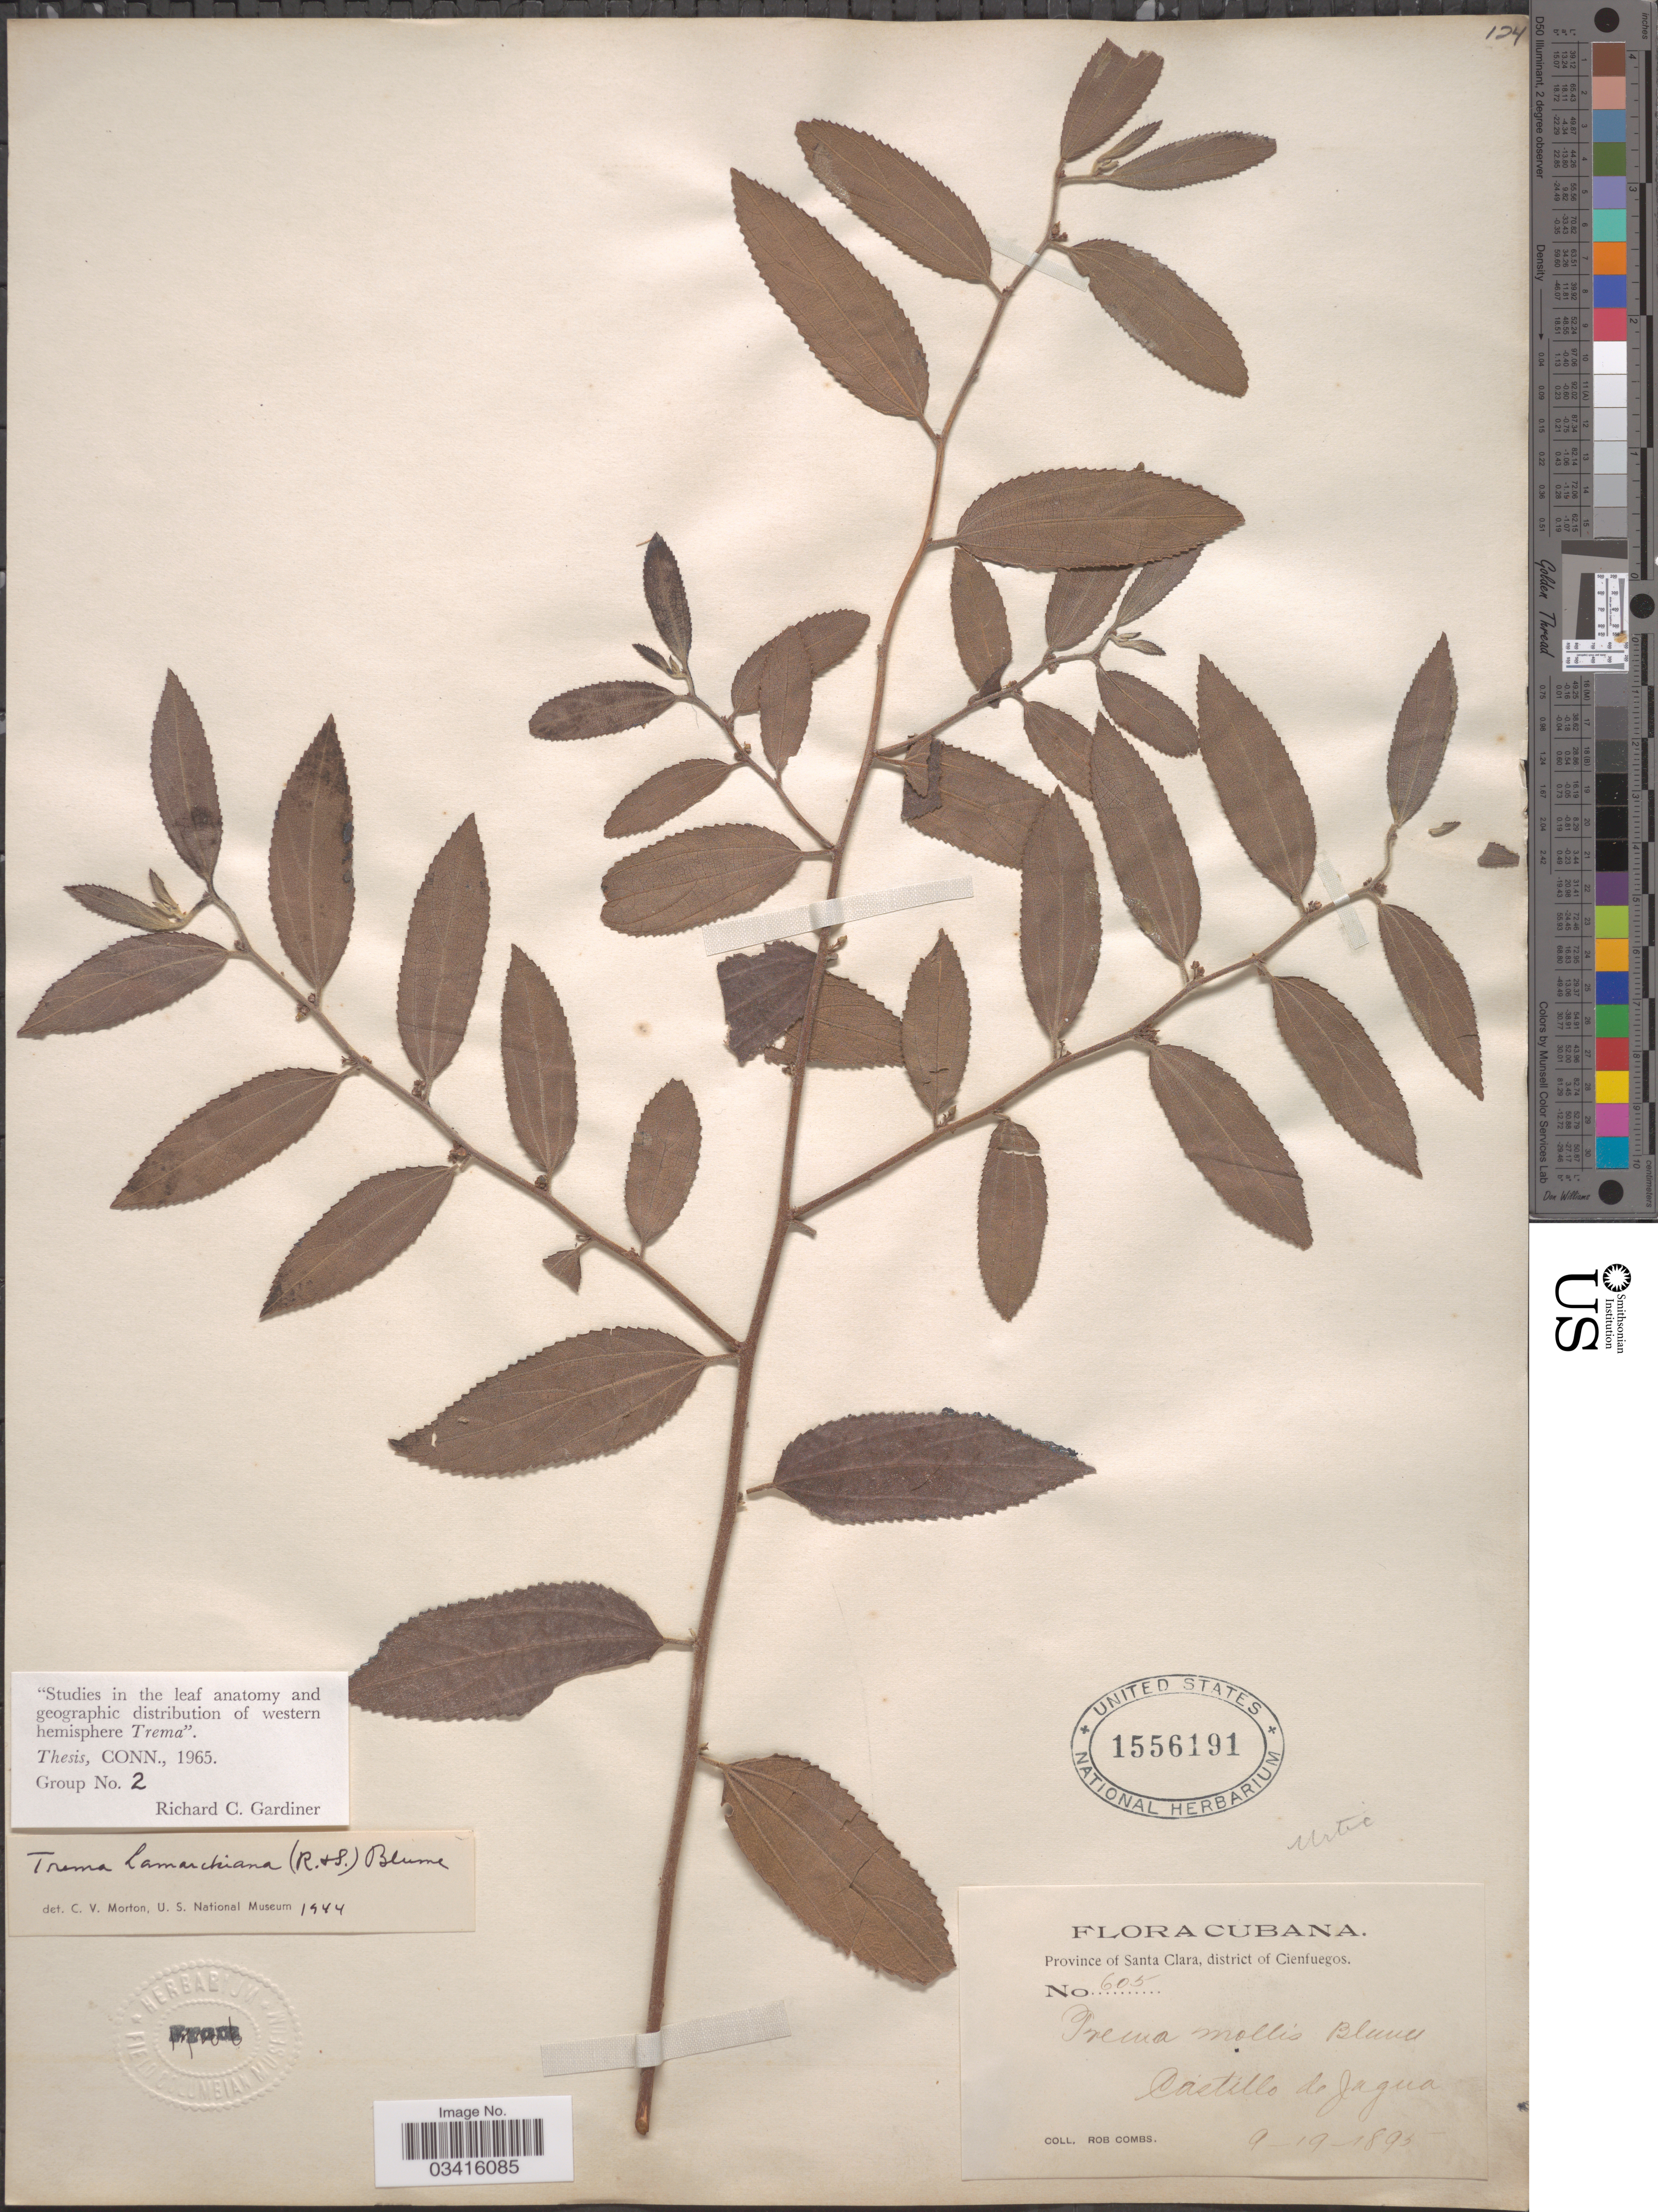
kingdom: Plantae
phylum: Tracheophyta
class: Magnoliopsida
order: Rosales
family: Cannabaceae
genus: Trema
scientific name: Trema lamarckianum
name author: (Schult.) Blume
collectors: R. Combs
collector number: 605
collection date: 1895-09-19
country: Cuba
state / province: Las Villas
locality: Province of Santa Clara, district of Cienfuegos. Castillo de Jagua.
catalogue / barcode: US 1556191